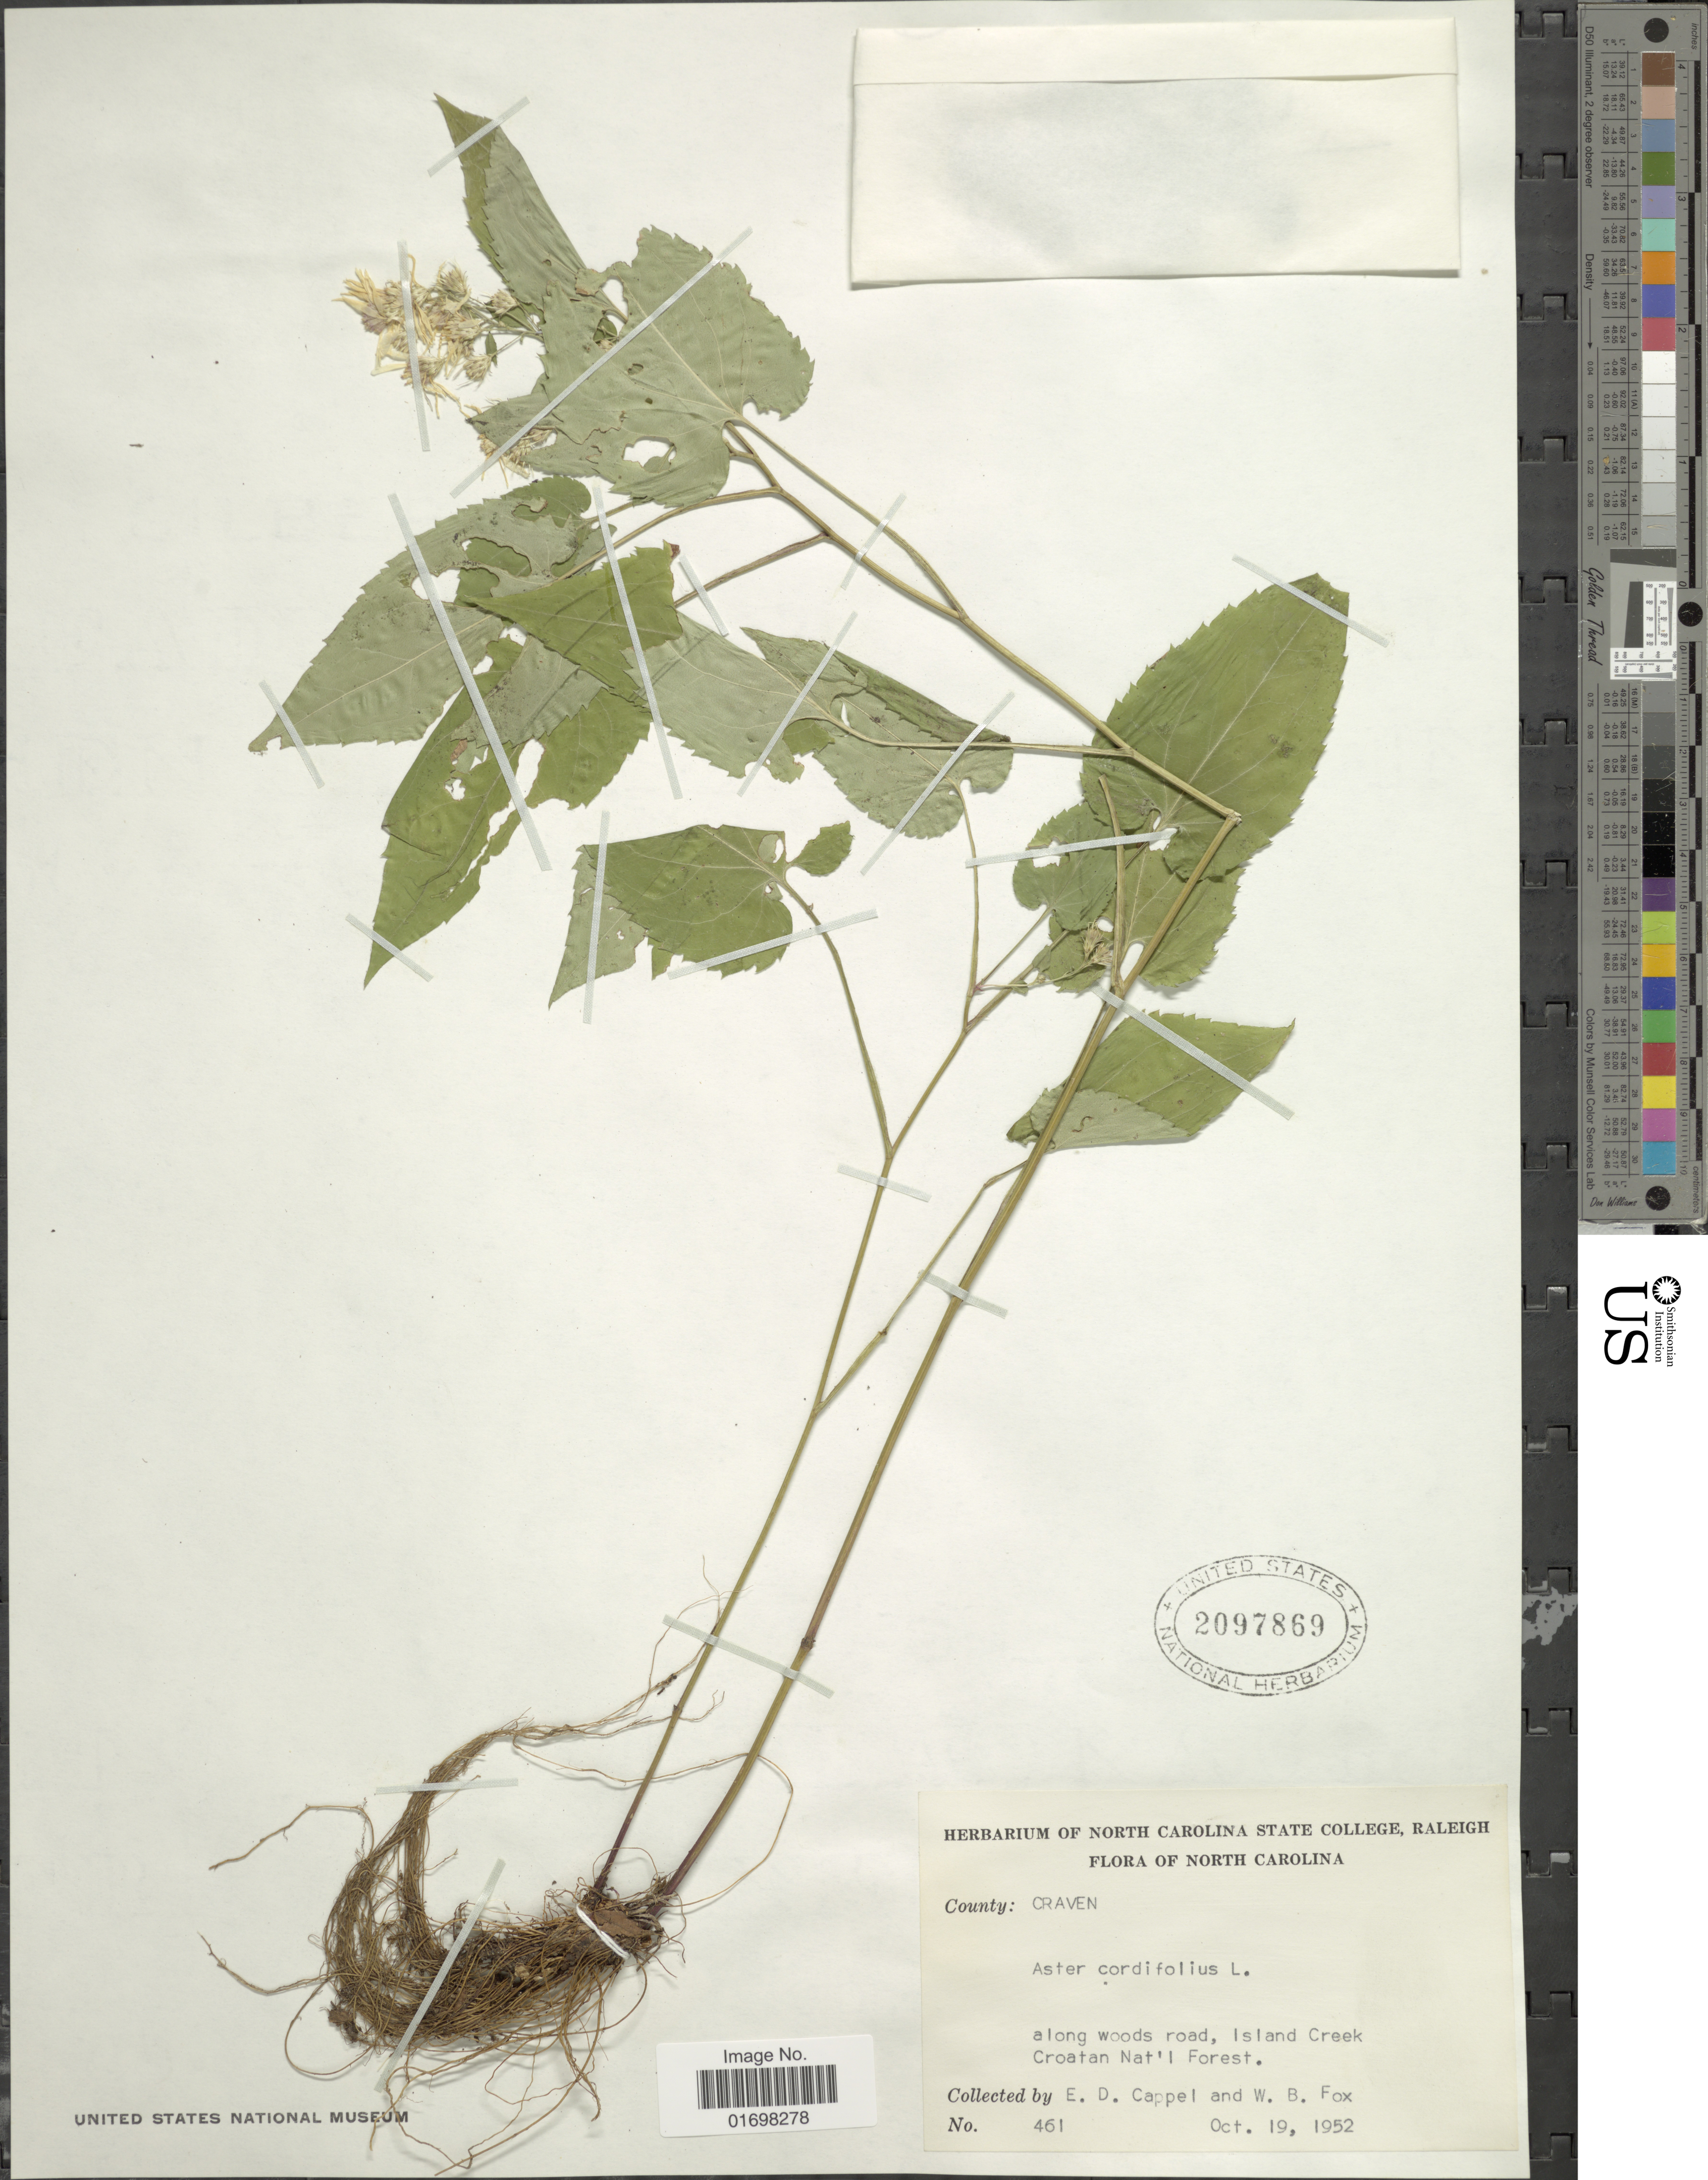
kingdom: Plantae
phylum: Tracheophyta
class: Magnoliopsida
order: Asterales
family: Asteraceae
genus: Symphyotrichum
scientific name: Symphyotrichum cordifolium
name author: (L.) G.L. Nesom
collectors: E. Cappel & W. B. Fox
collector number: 461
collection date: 1952-10-19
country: United States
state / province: North Carolina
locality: North Carolina. Island Creek Croatan Nat'l Forest.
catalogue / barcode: US 2097869